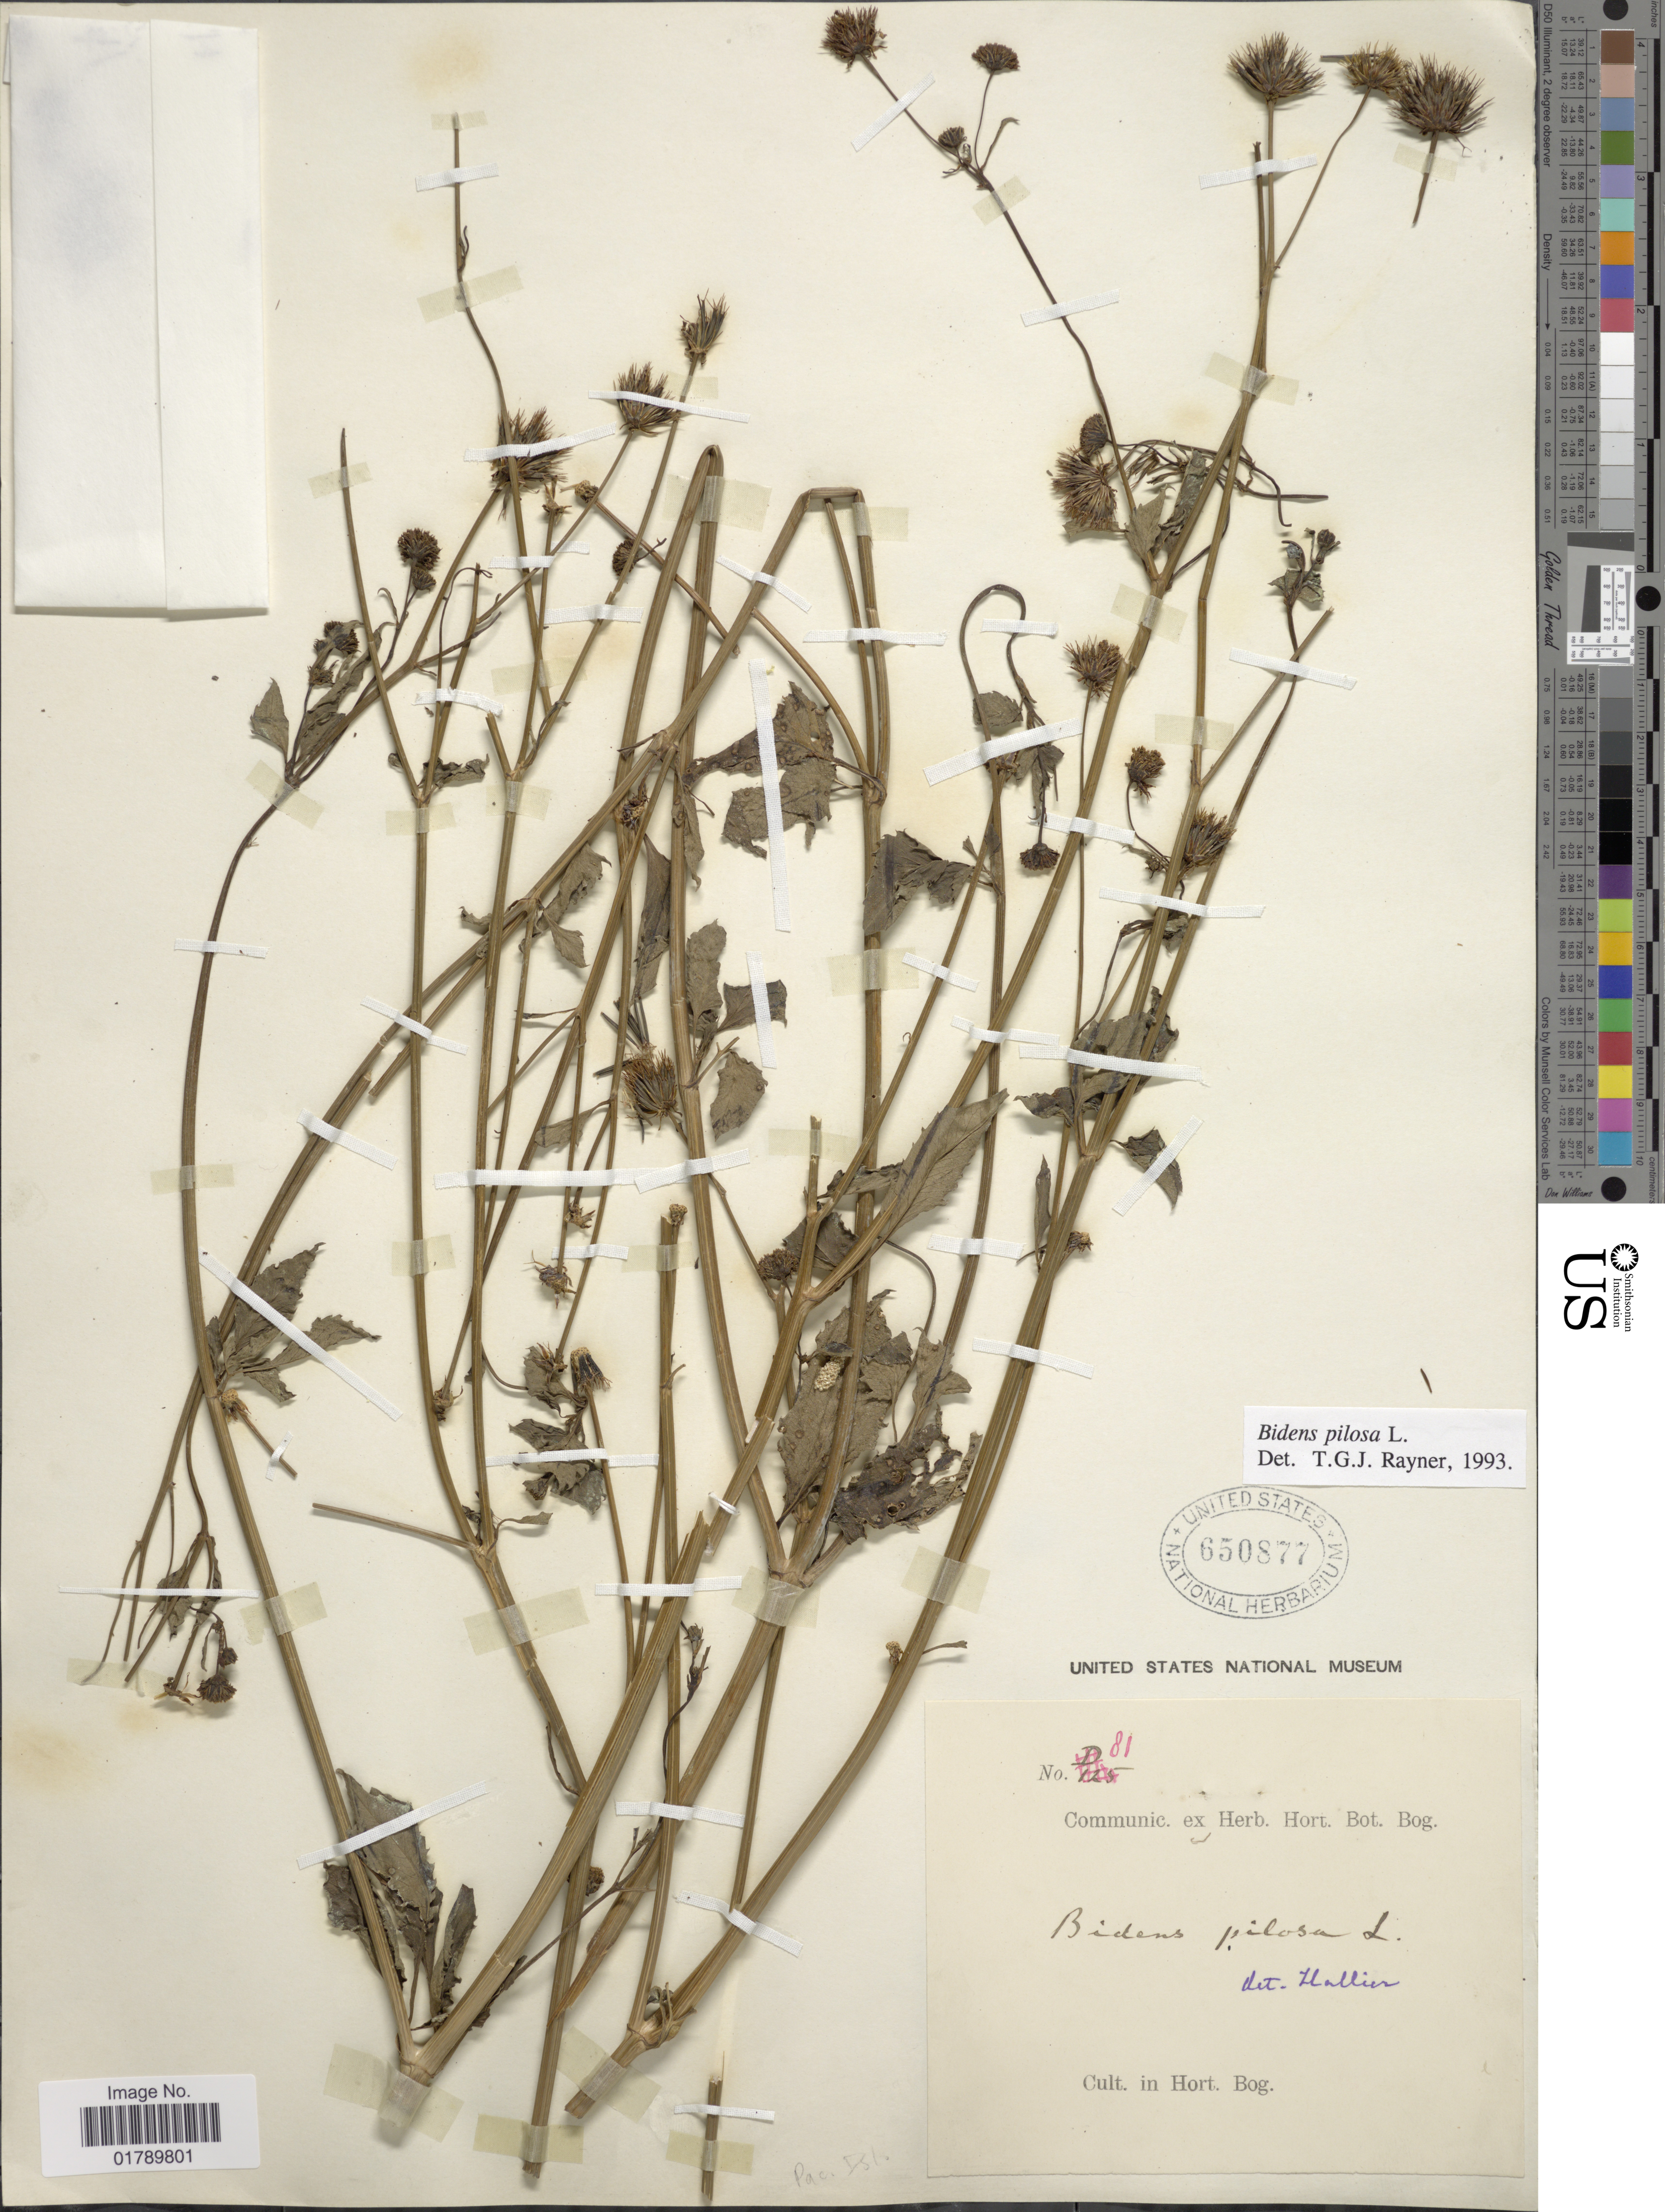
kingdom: Plantae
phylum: Tracheophyta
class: Magnoliopsida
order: Asterales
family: Asteraceae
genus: Bidens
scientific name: Bidens pilosa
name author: L.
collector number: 81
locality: Hort. Bog.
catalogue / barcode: US 650877